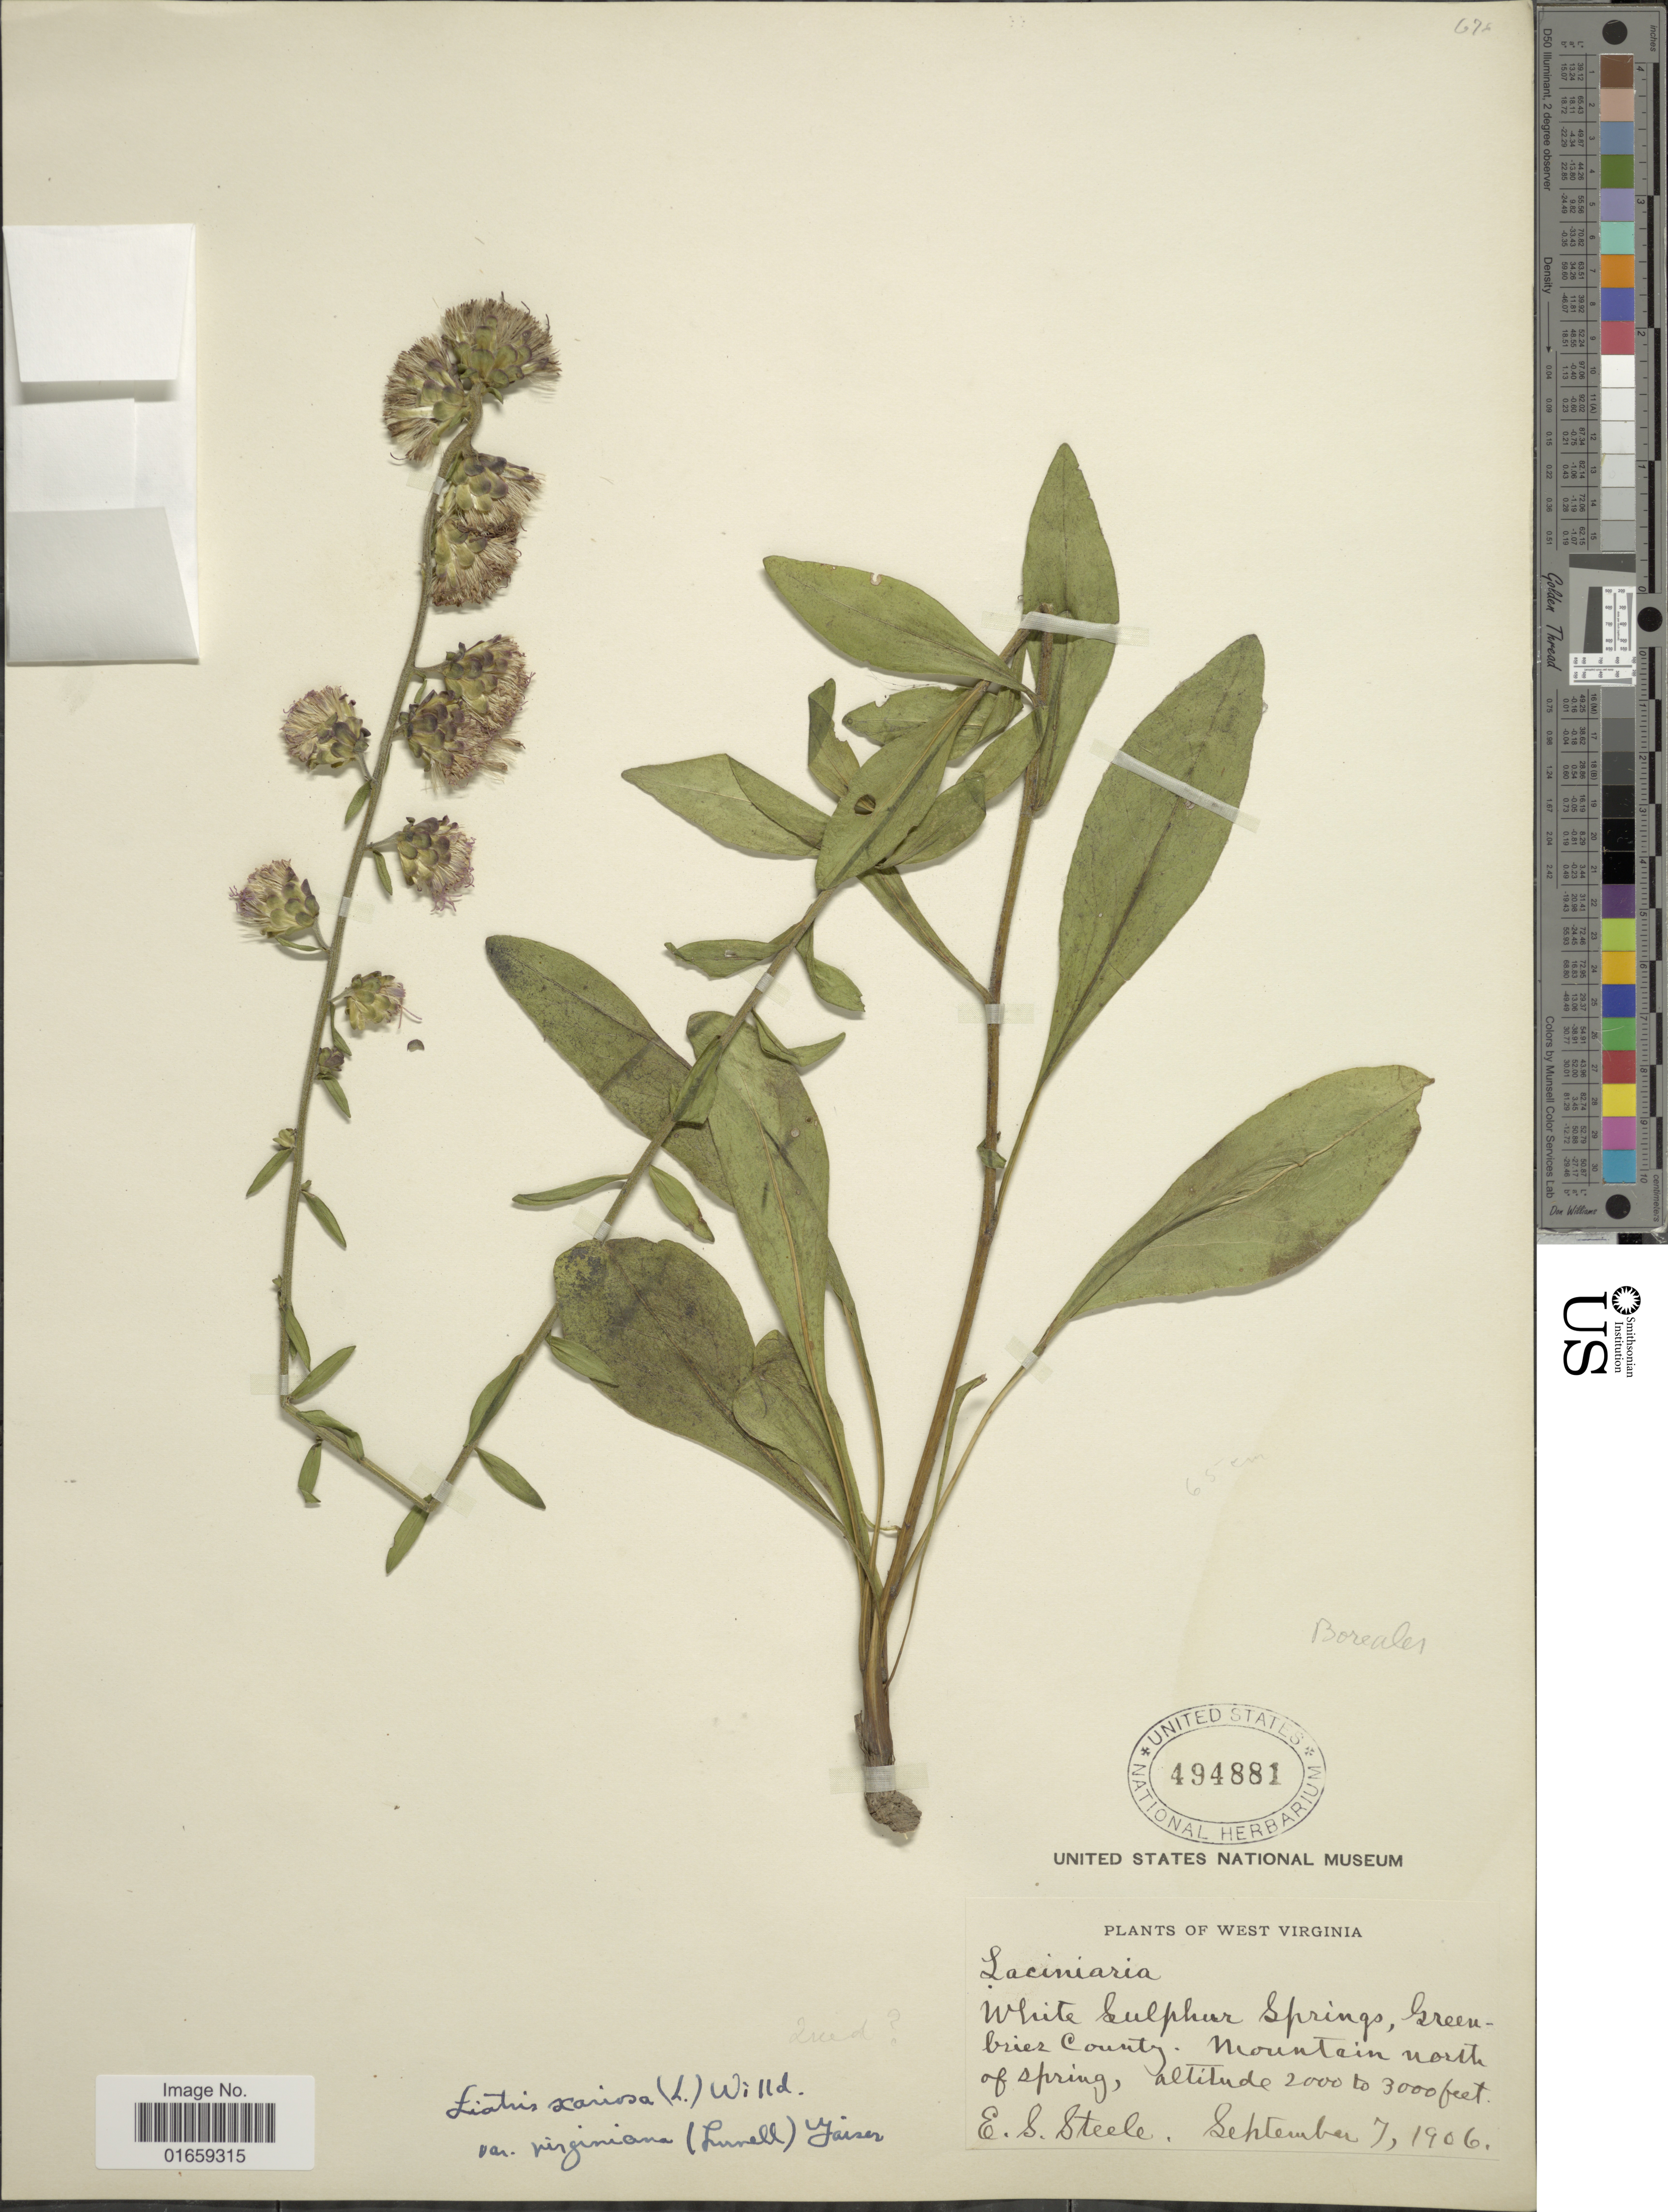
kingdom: Plantae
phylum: Tracheophyta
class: Magnoliopsida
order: Asterales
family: Asteraceae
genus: Liatris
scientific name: Liatris scariosa var. virginiana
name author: (Lunell) Gaiser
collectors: E. Steele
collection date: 1906-09-07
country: United States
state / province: West Virginia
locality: Mountain north of spring, West Virginia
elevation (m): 610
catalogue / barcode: US 494881